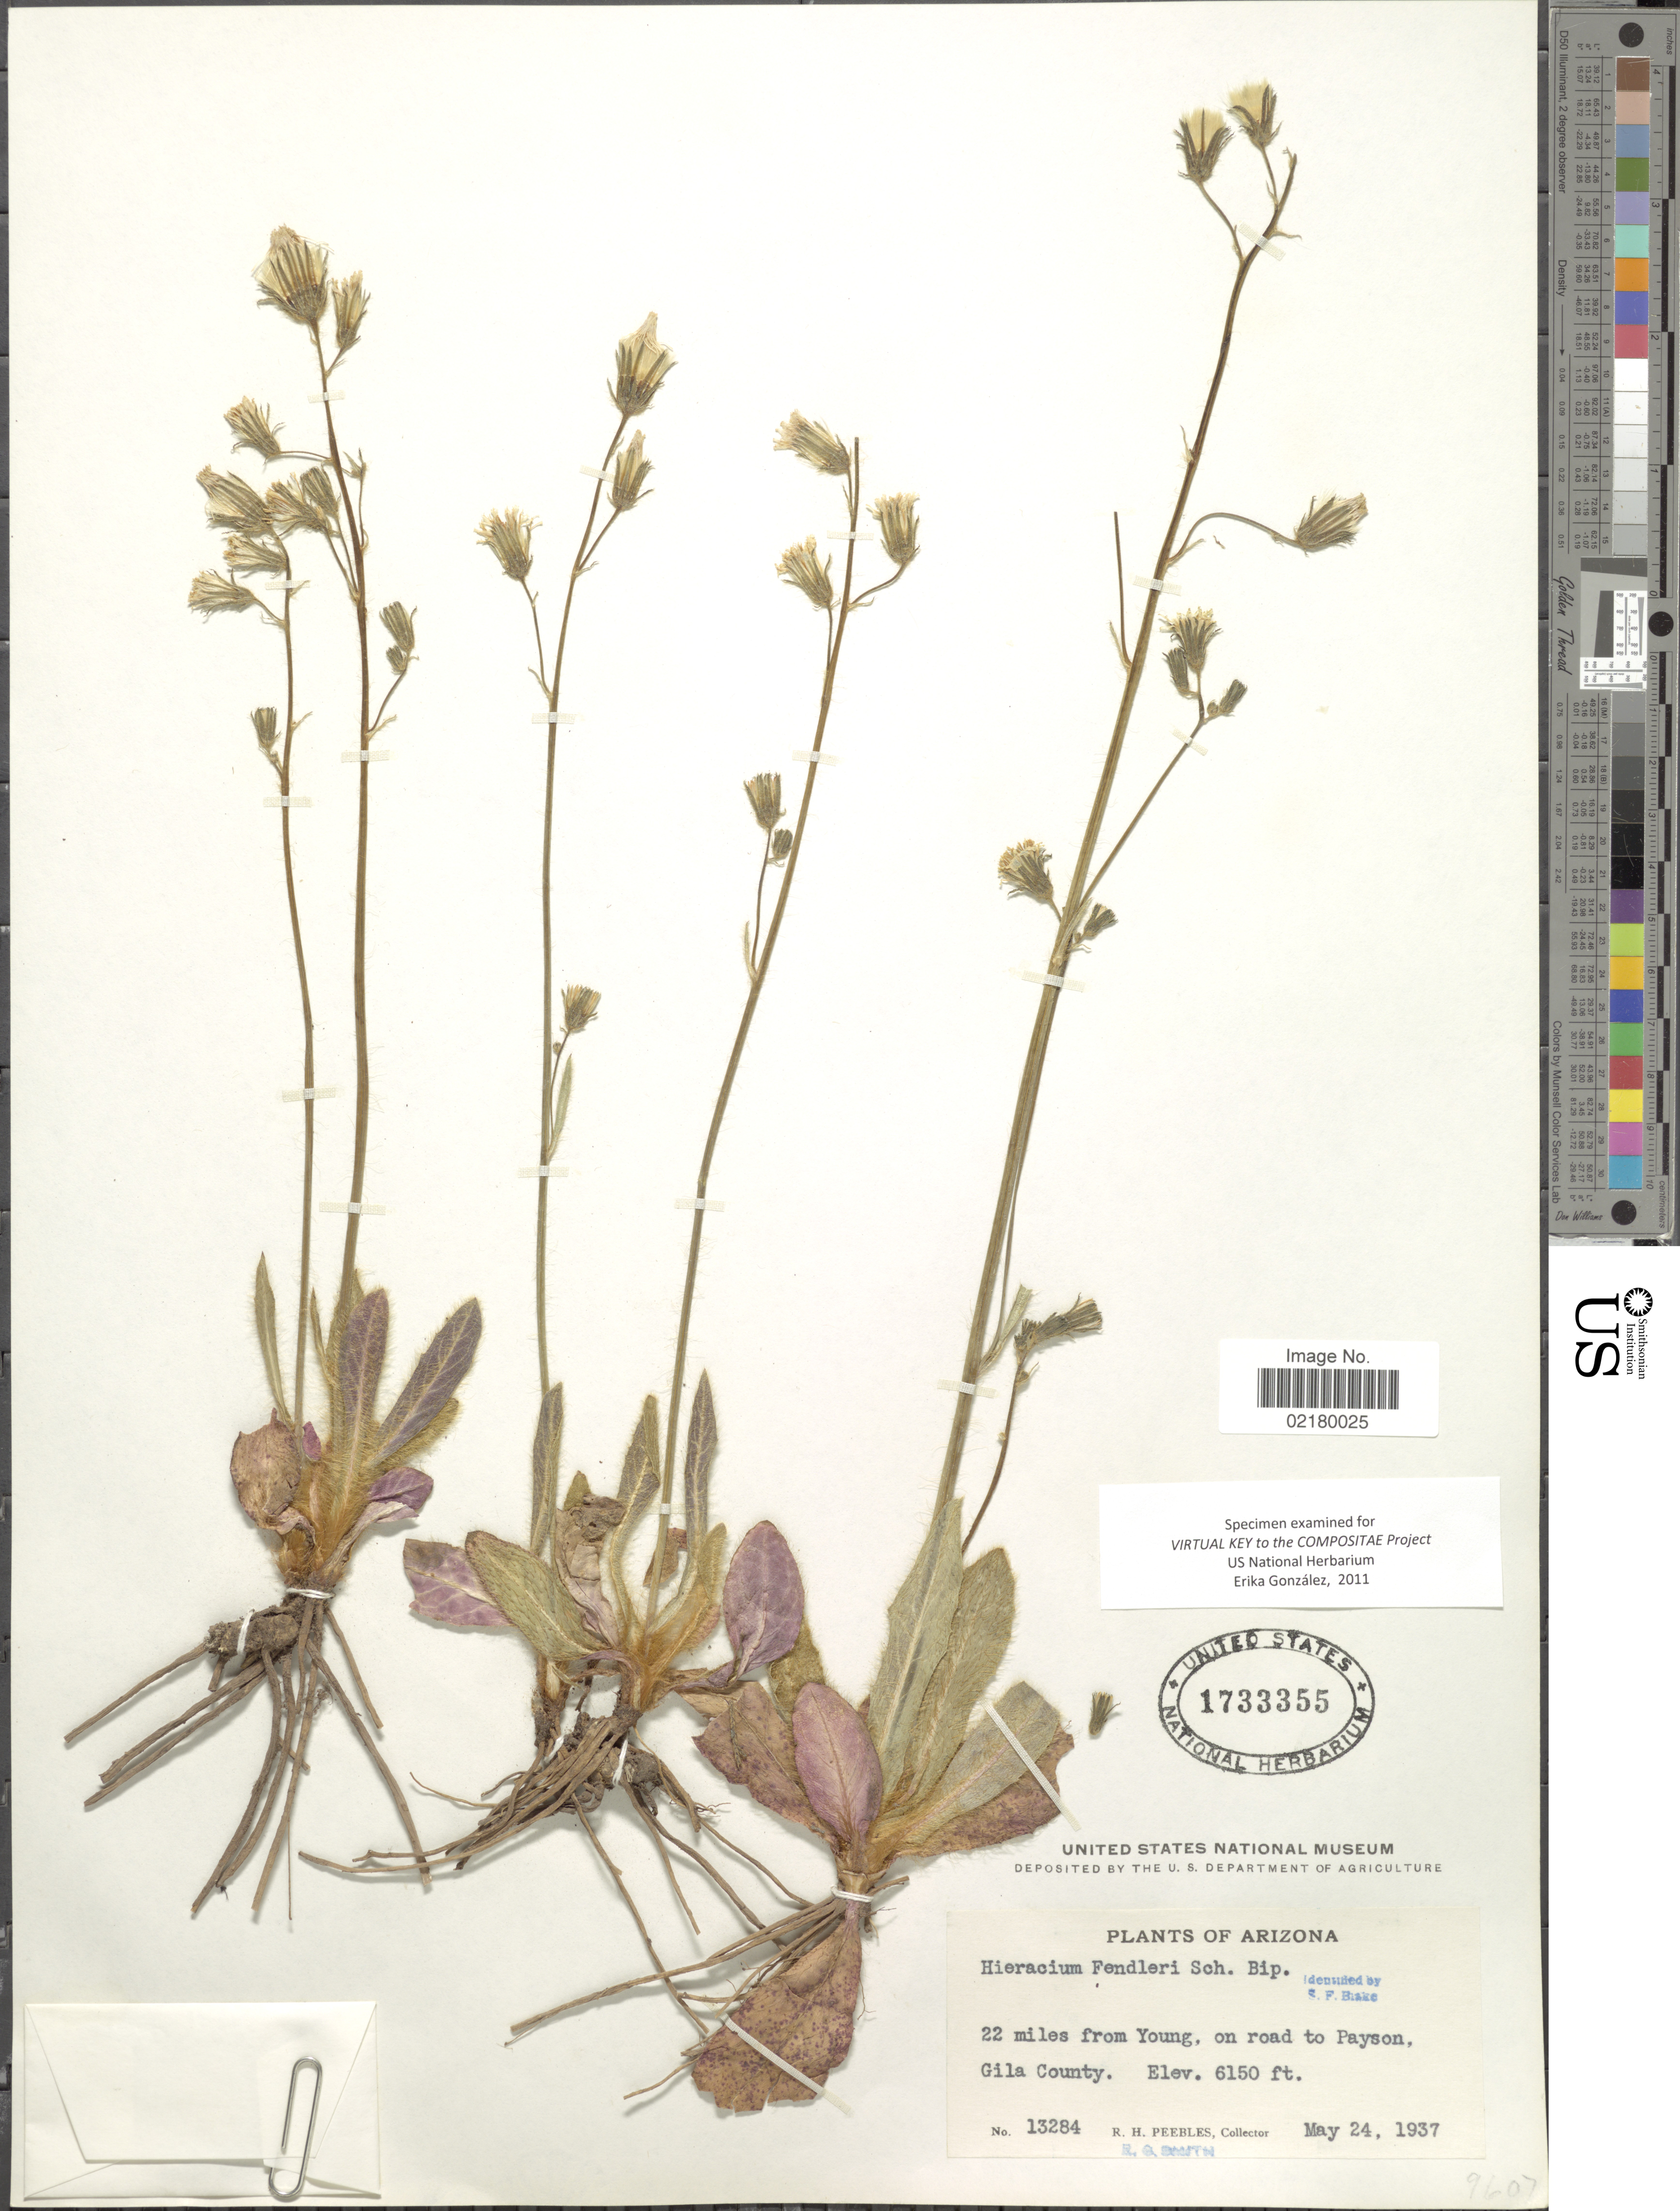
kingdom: Plantae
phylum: Tracheophyta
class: Magnoliopsida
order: Asterales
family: Asteraceae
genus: Hieracium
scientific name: Hieracium fendleri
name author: Sch. Bip.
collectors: R. H. Peebles & E. O. Wooton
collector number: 13284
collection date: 1937-05-24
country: United States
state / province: Arizona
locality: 22 miles from Young, on road to Payson, Gila County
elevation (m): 1875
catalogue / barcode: US 1733355